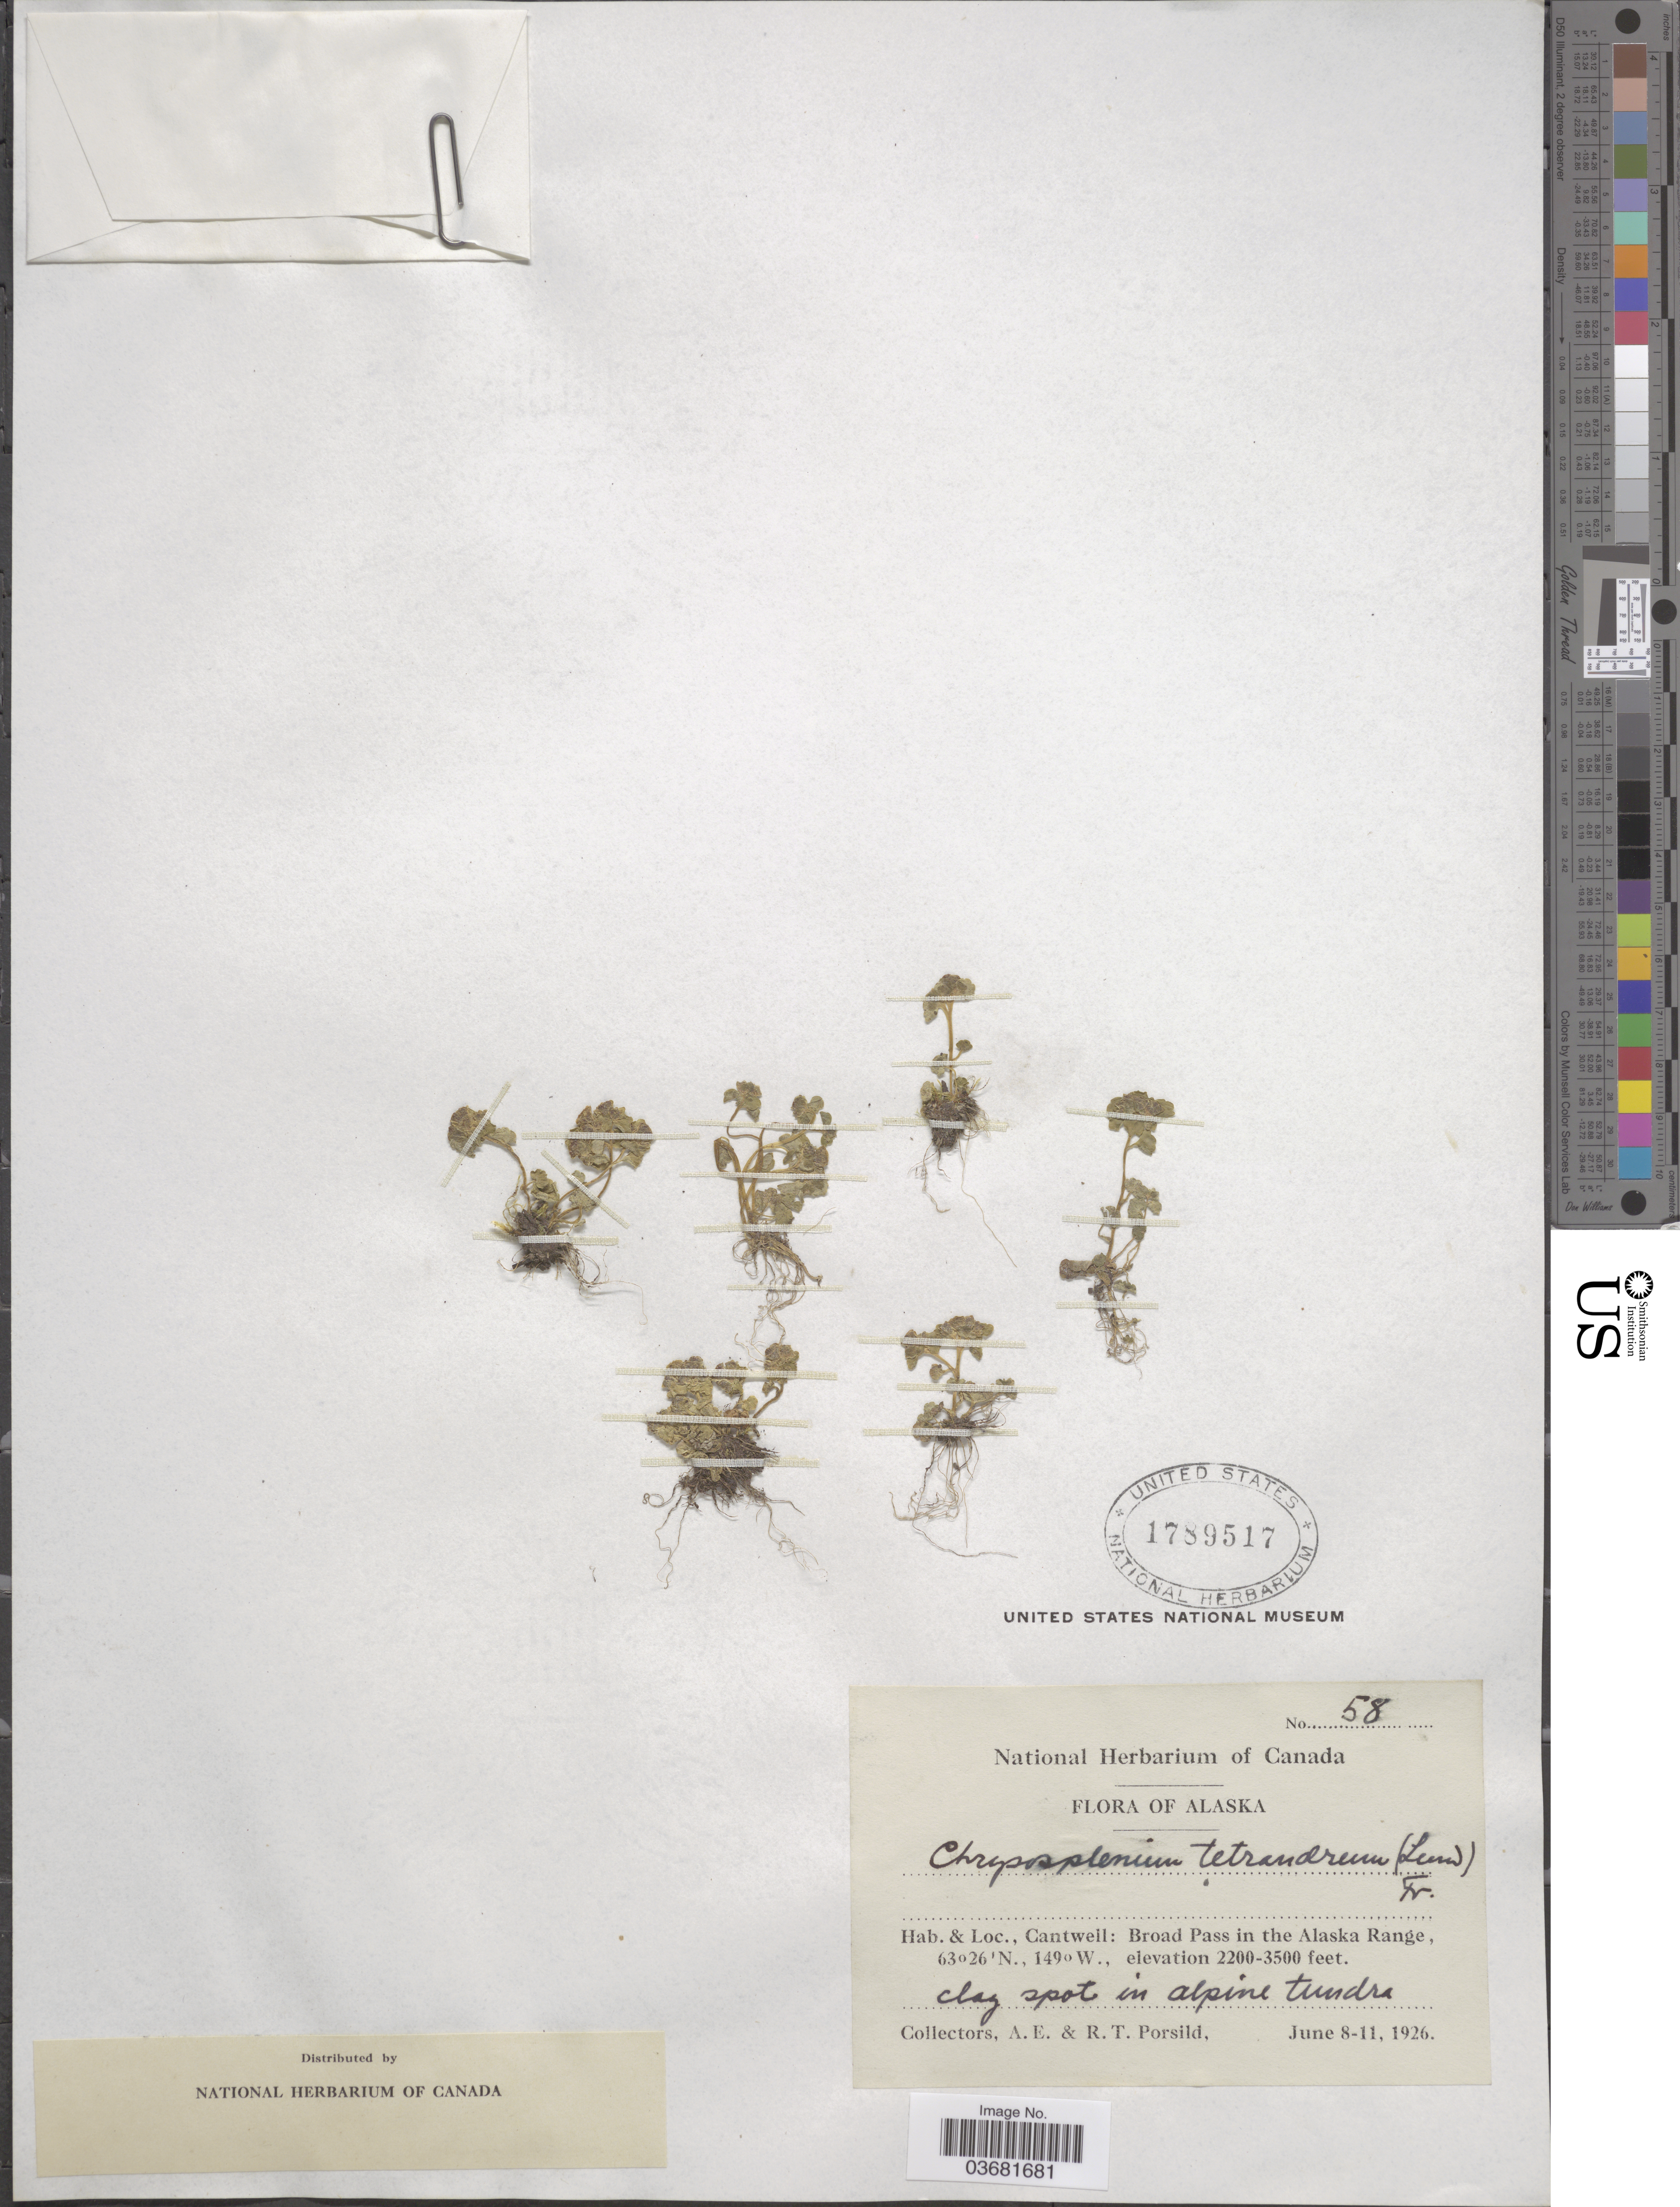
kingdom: Plantae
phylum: Tracheophyta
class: Magnoliopsida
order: Saxifragales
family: Saxifragaceae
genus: Chrysosplenium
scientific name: Chrysosplenium tetrandrum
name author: (N. Lund) Th. Fr.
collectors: A. E. Porsild & R. T. Porsild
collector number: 58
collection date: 1926-06-08/1926-06-11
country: United States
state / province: Alaska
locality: Cantwell: Broad Pass in the Alaska Range.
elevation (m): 671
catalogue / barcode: US 1789517